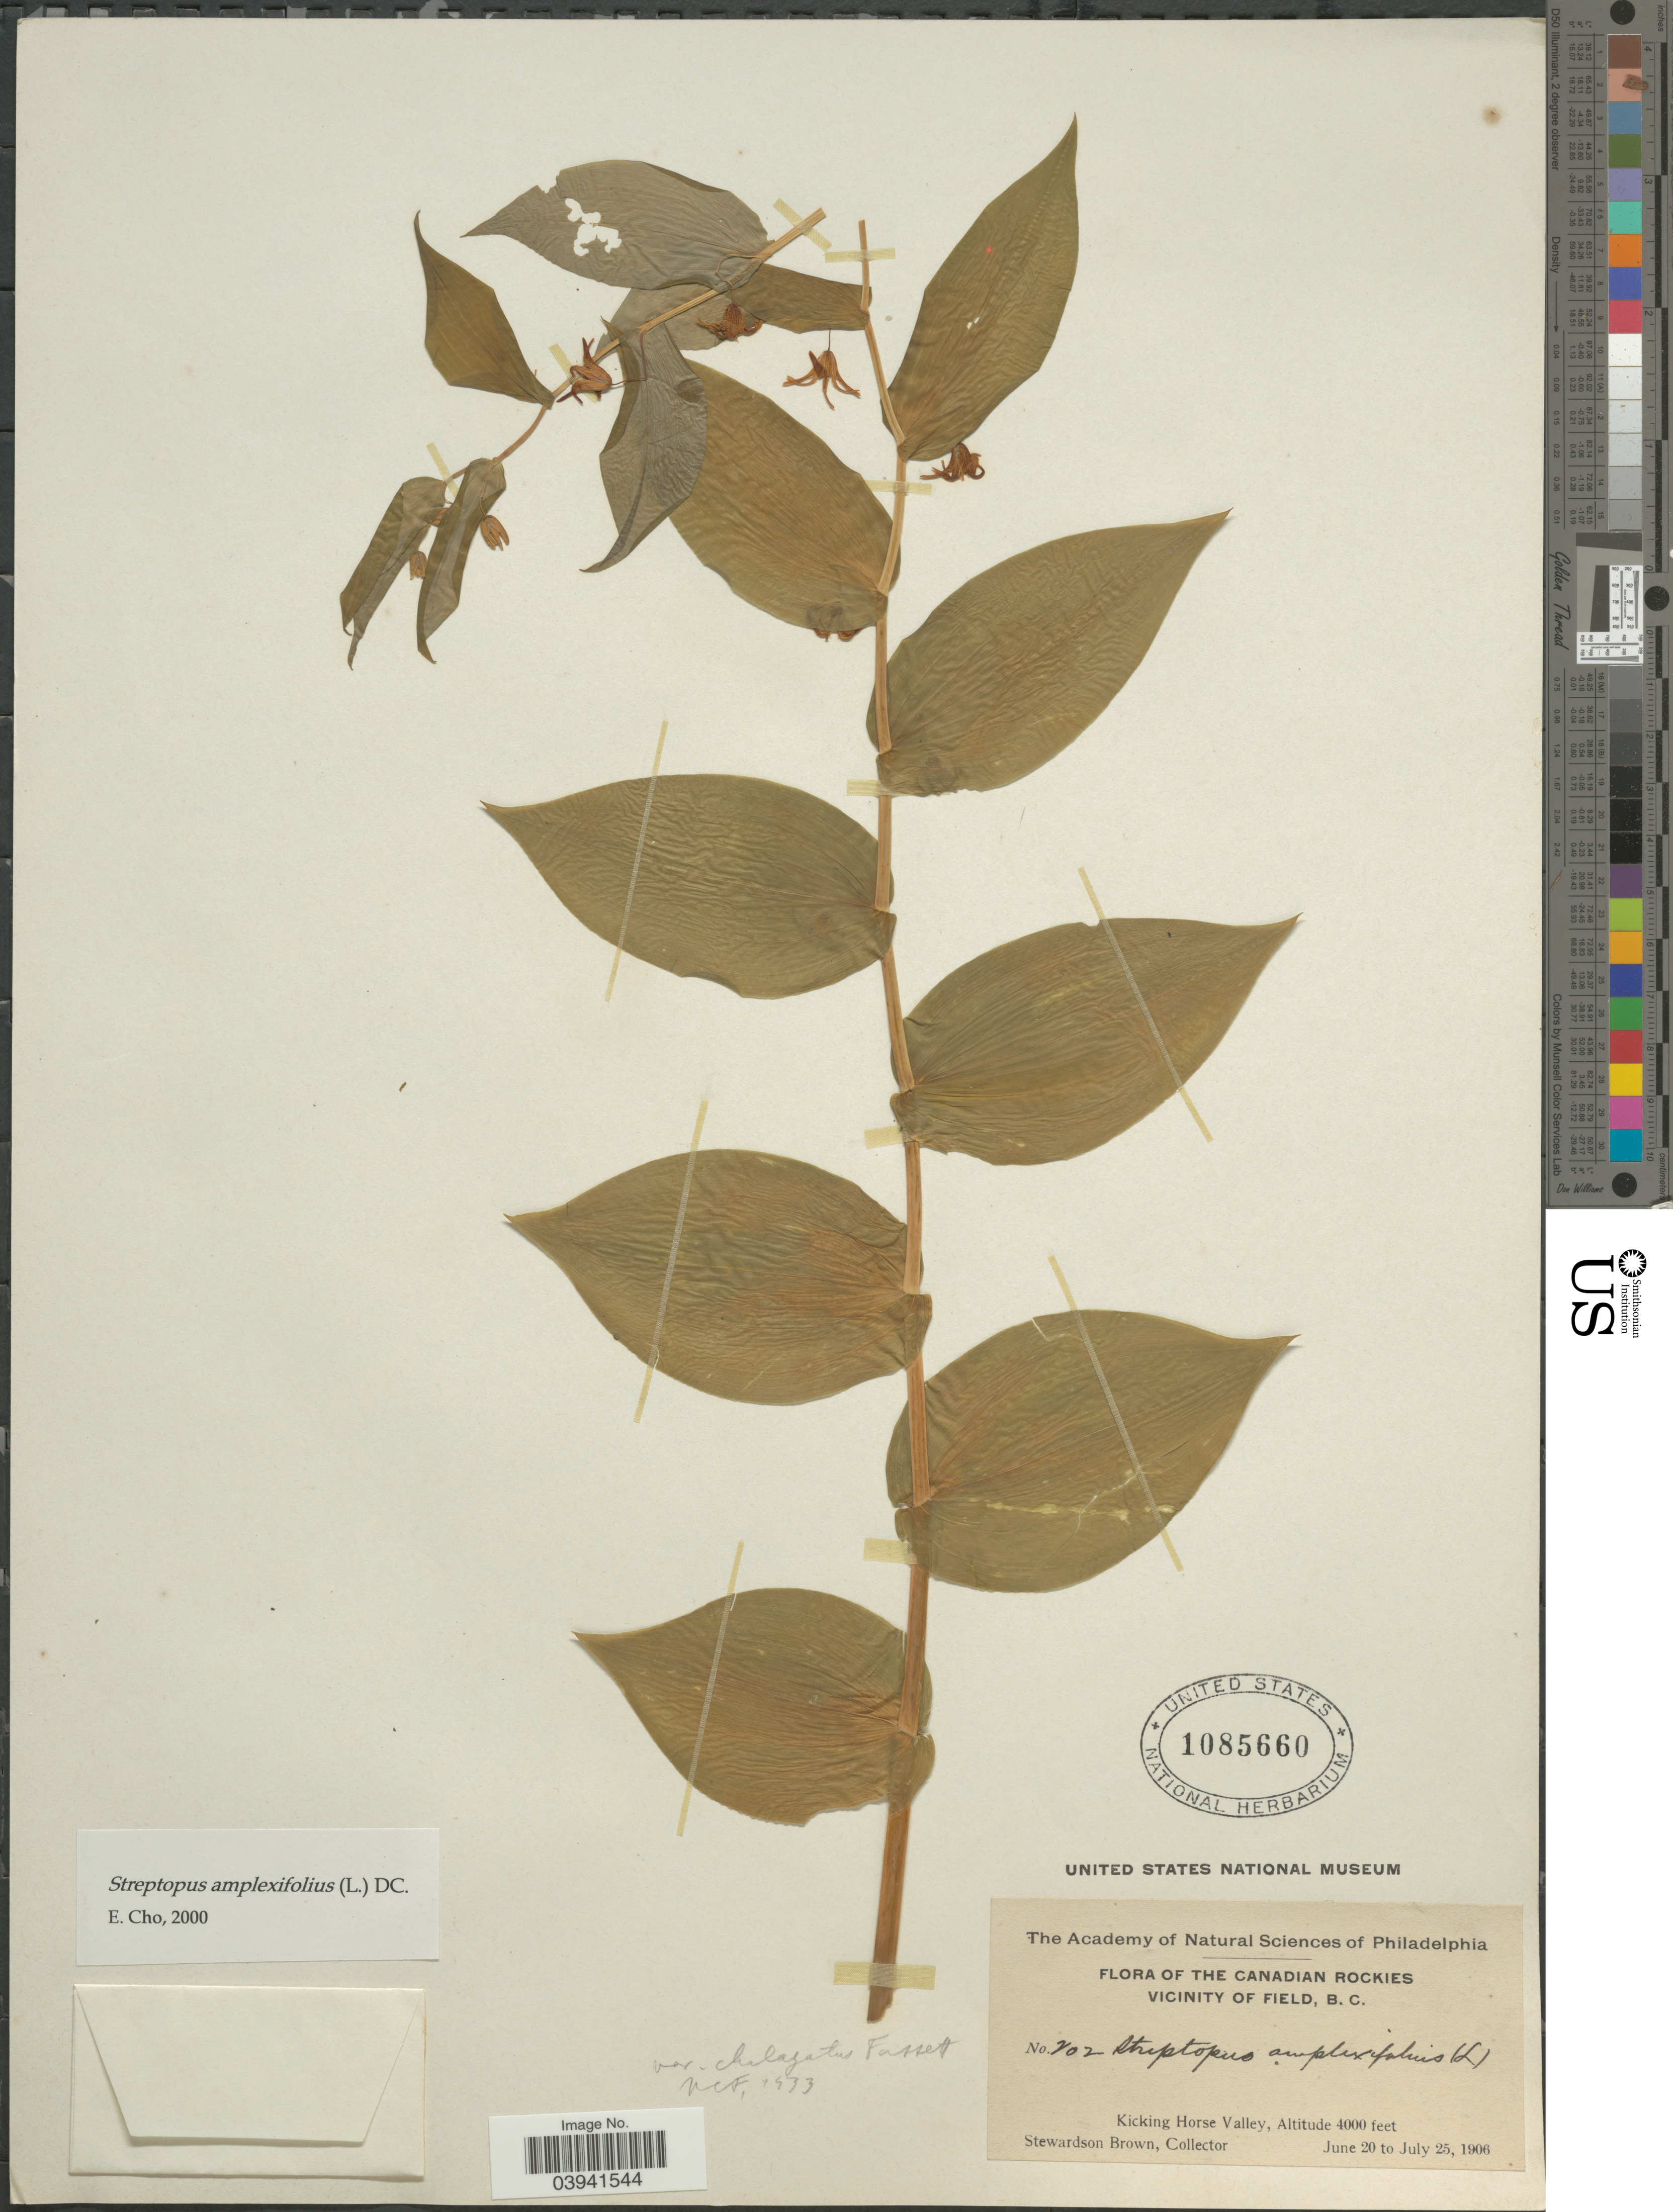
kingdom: Plantae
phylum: Tracheophyta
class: Liliopsida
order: Liliales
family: Liliaceae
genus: Streptopus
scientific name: Streptopus amplexifolius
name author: (L.) DC.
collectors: S. Brown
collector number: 202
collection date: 1906-06-20/1906-07-25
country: Canada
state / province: British Columbia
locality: The Canadian Rockies. Vicinity of Field. Kicking Horse Valley.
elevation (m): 1219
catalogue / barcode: US 1085660